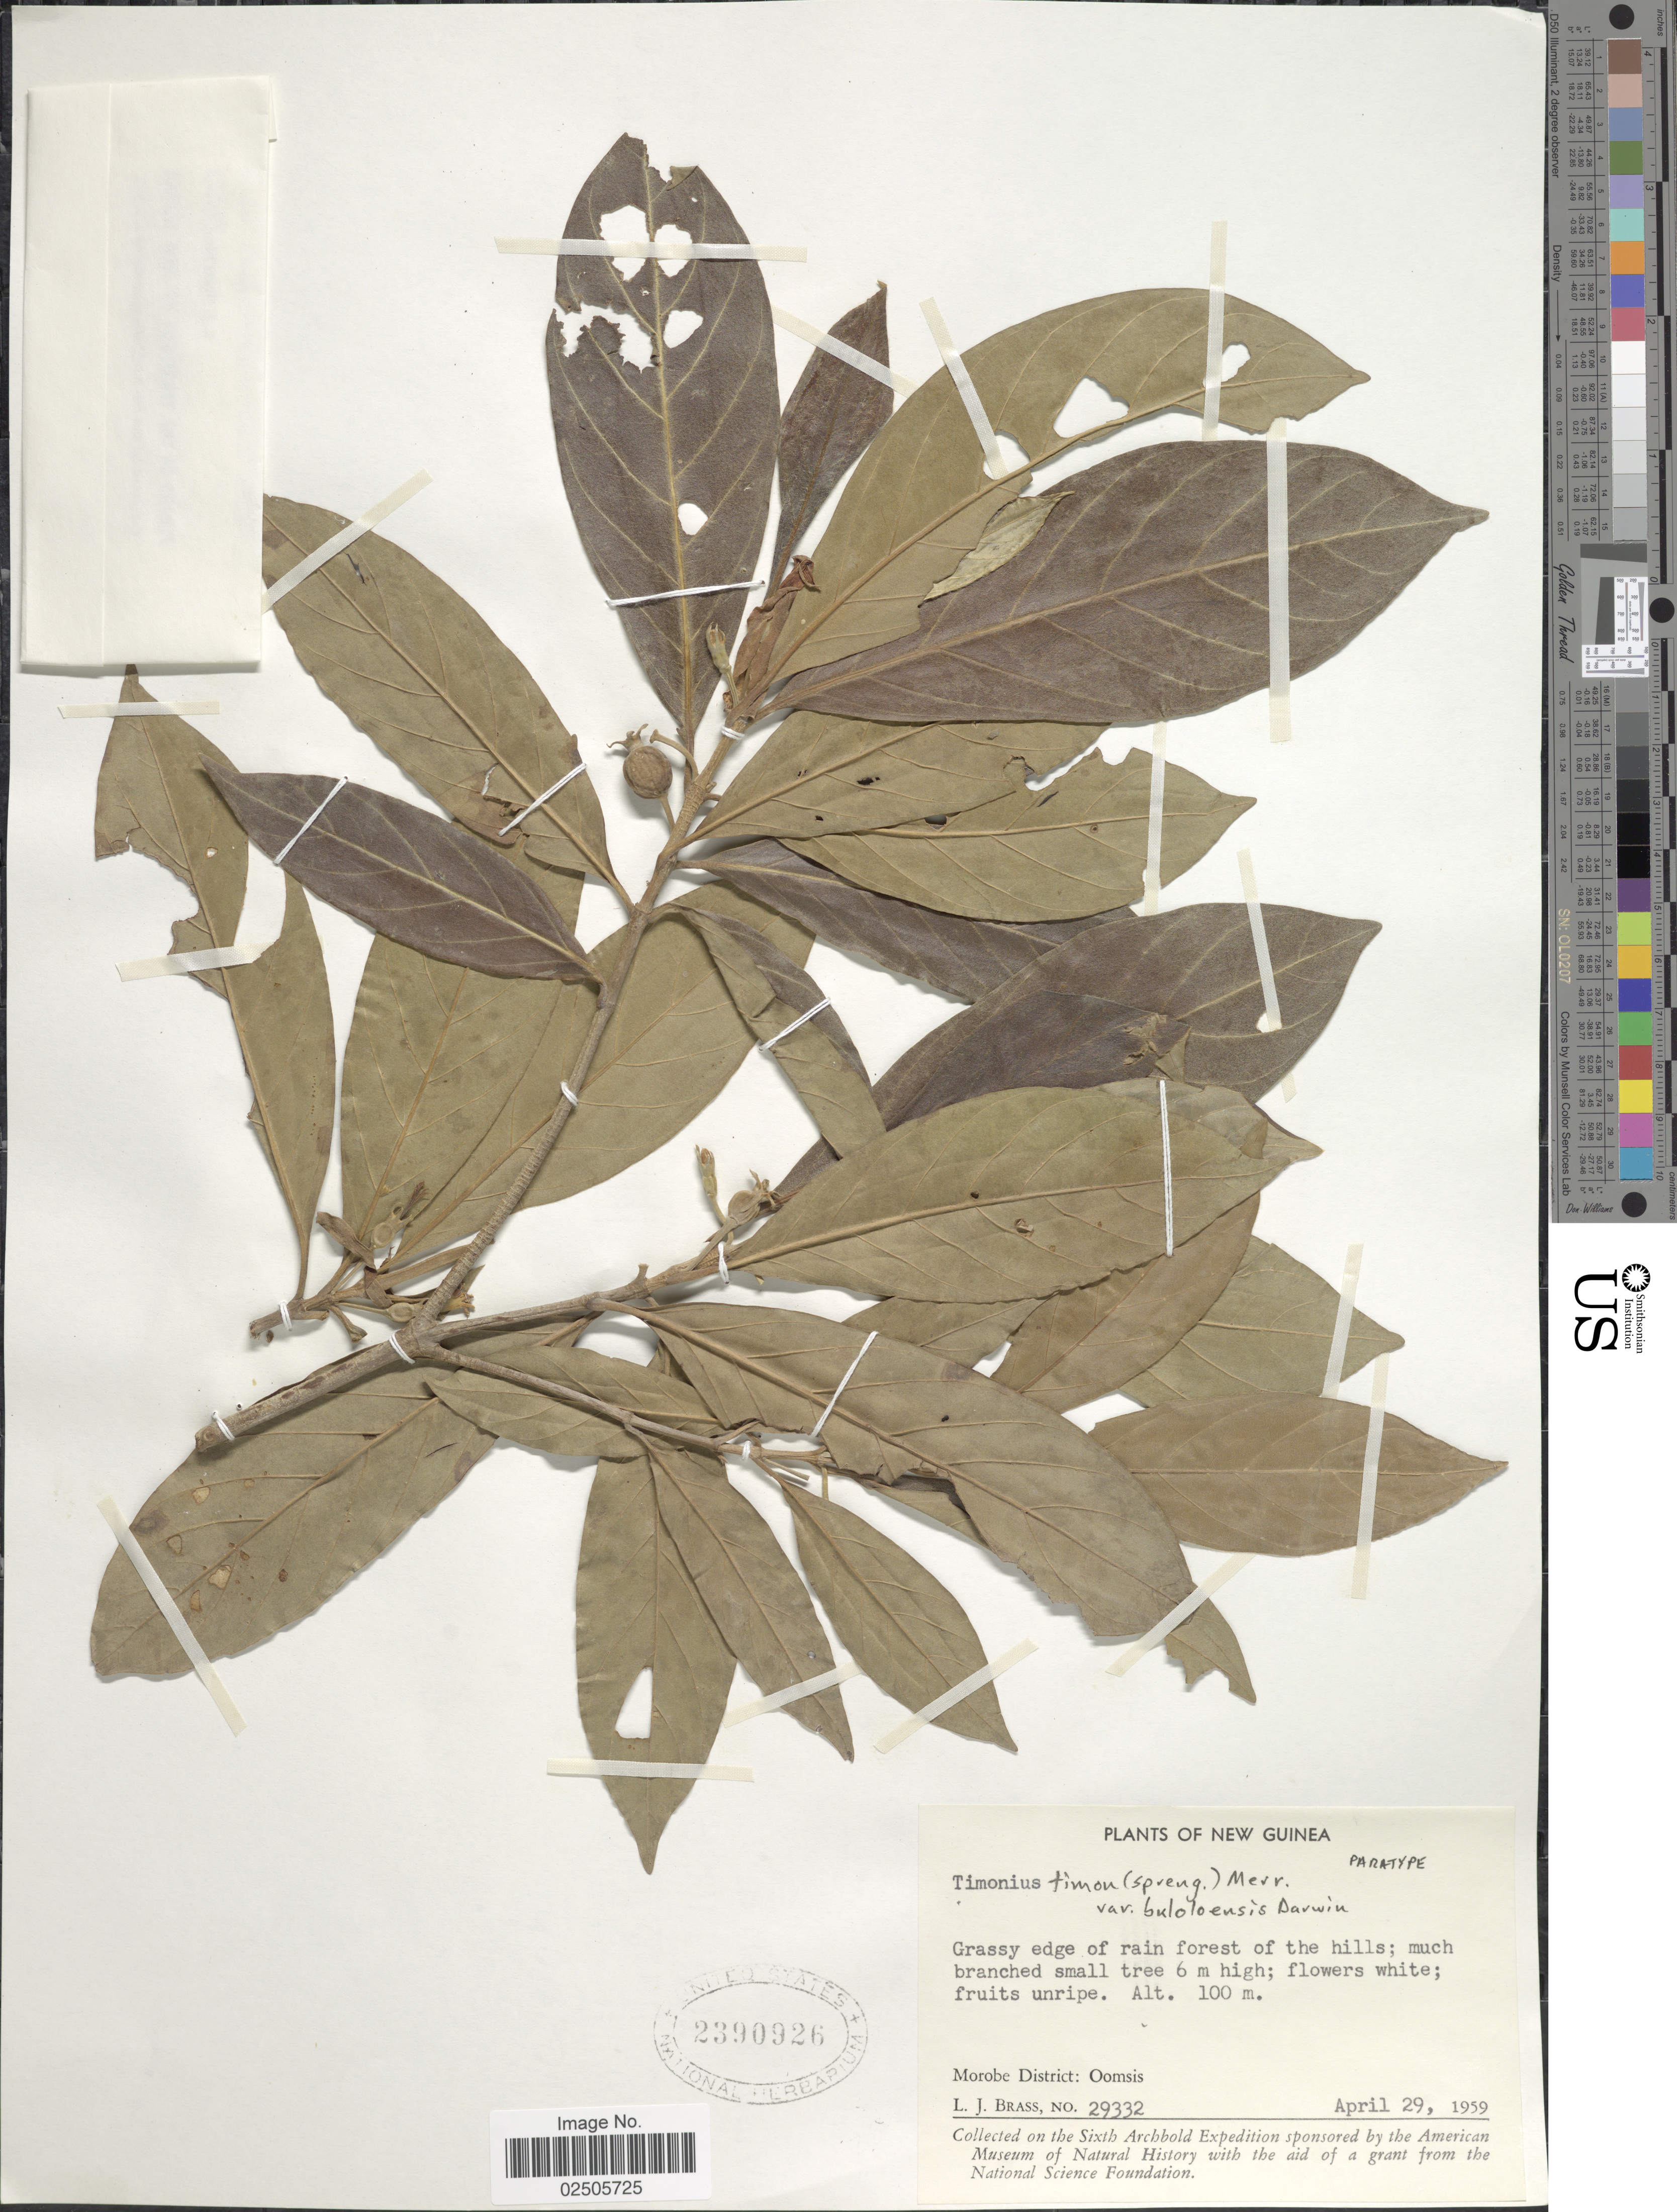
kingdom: Plantae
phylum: Tracheophyta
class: Magnoliopsida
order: Gentianales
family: Rubiaceae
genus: Timonius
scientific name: Timonius timon var. buloloensis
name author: S.P. Darwin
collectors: L. J. Brass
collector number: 29332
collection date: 1959-04-29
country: Papua New Guinea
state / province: Morobe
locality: New Guinea, Morobe District: Oomsis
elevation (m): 100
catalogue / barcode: US 2390926